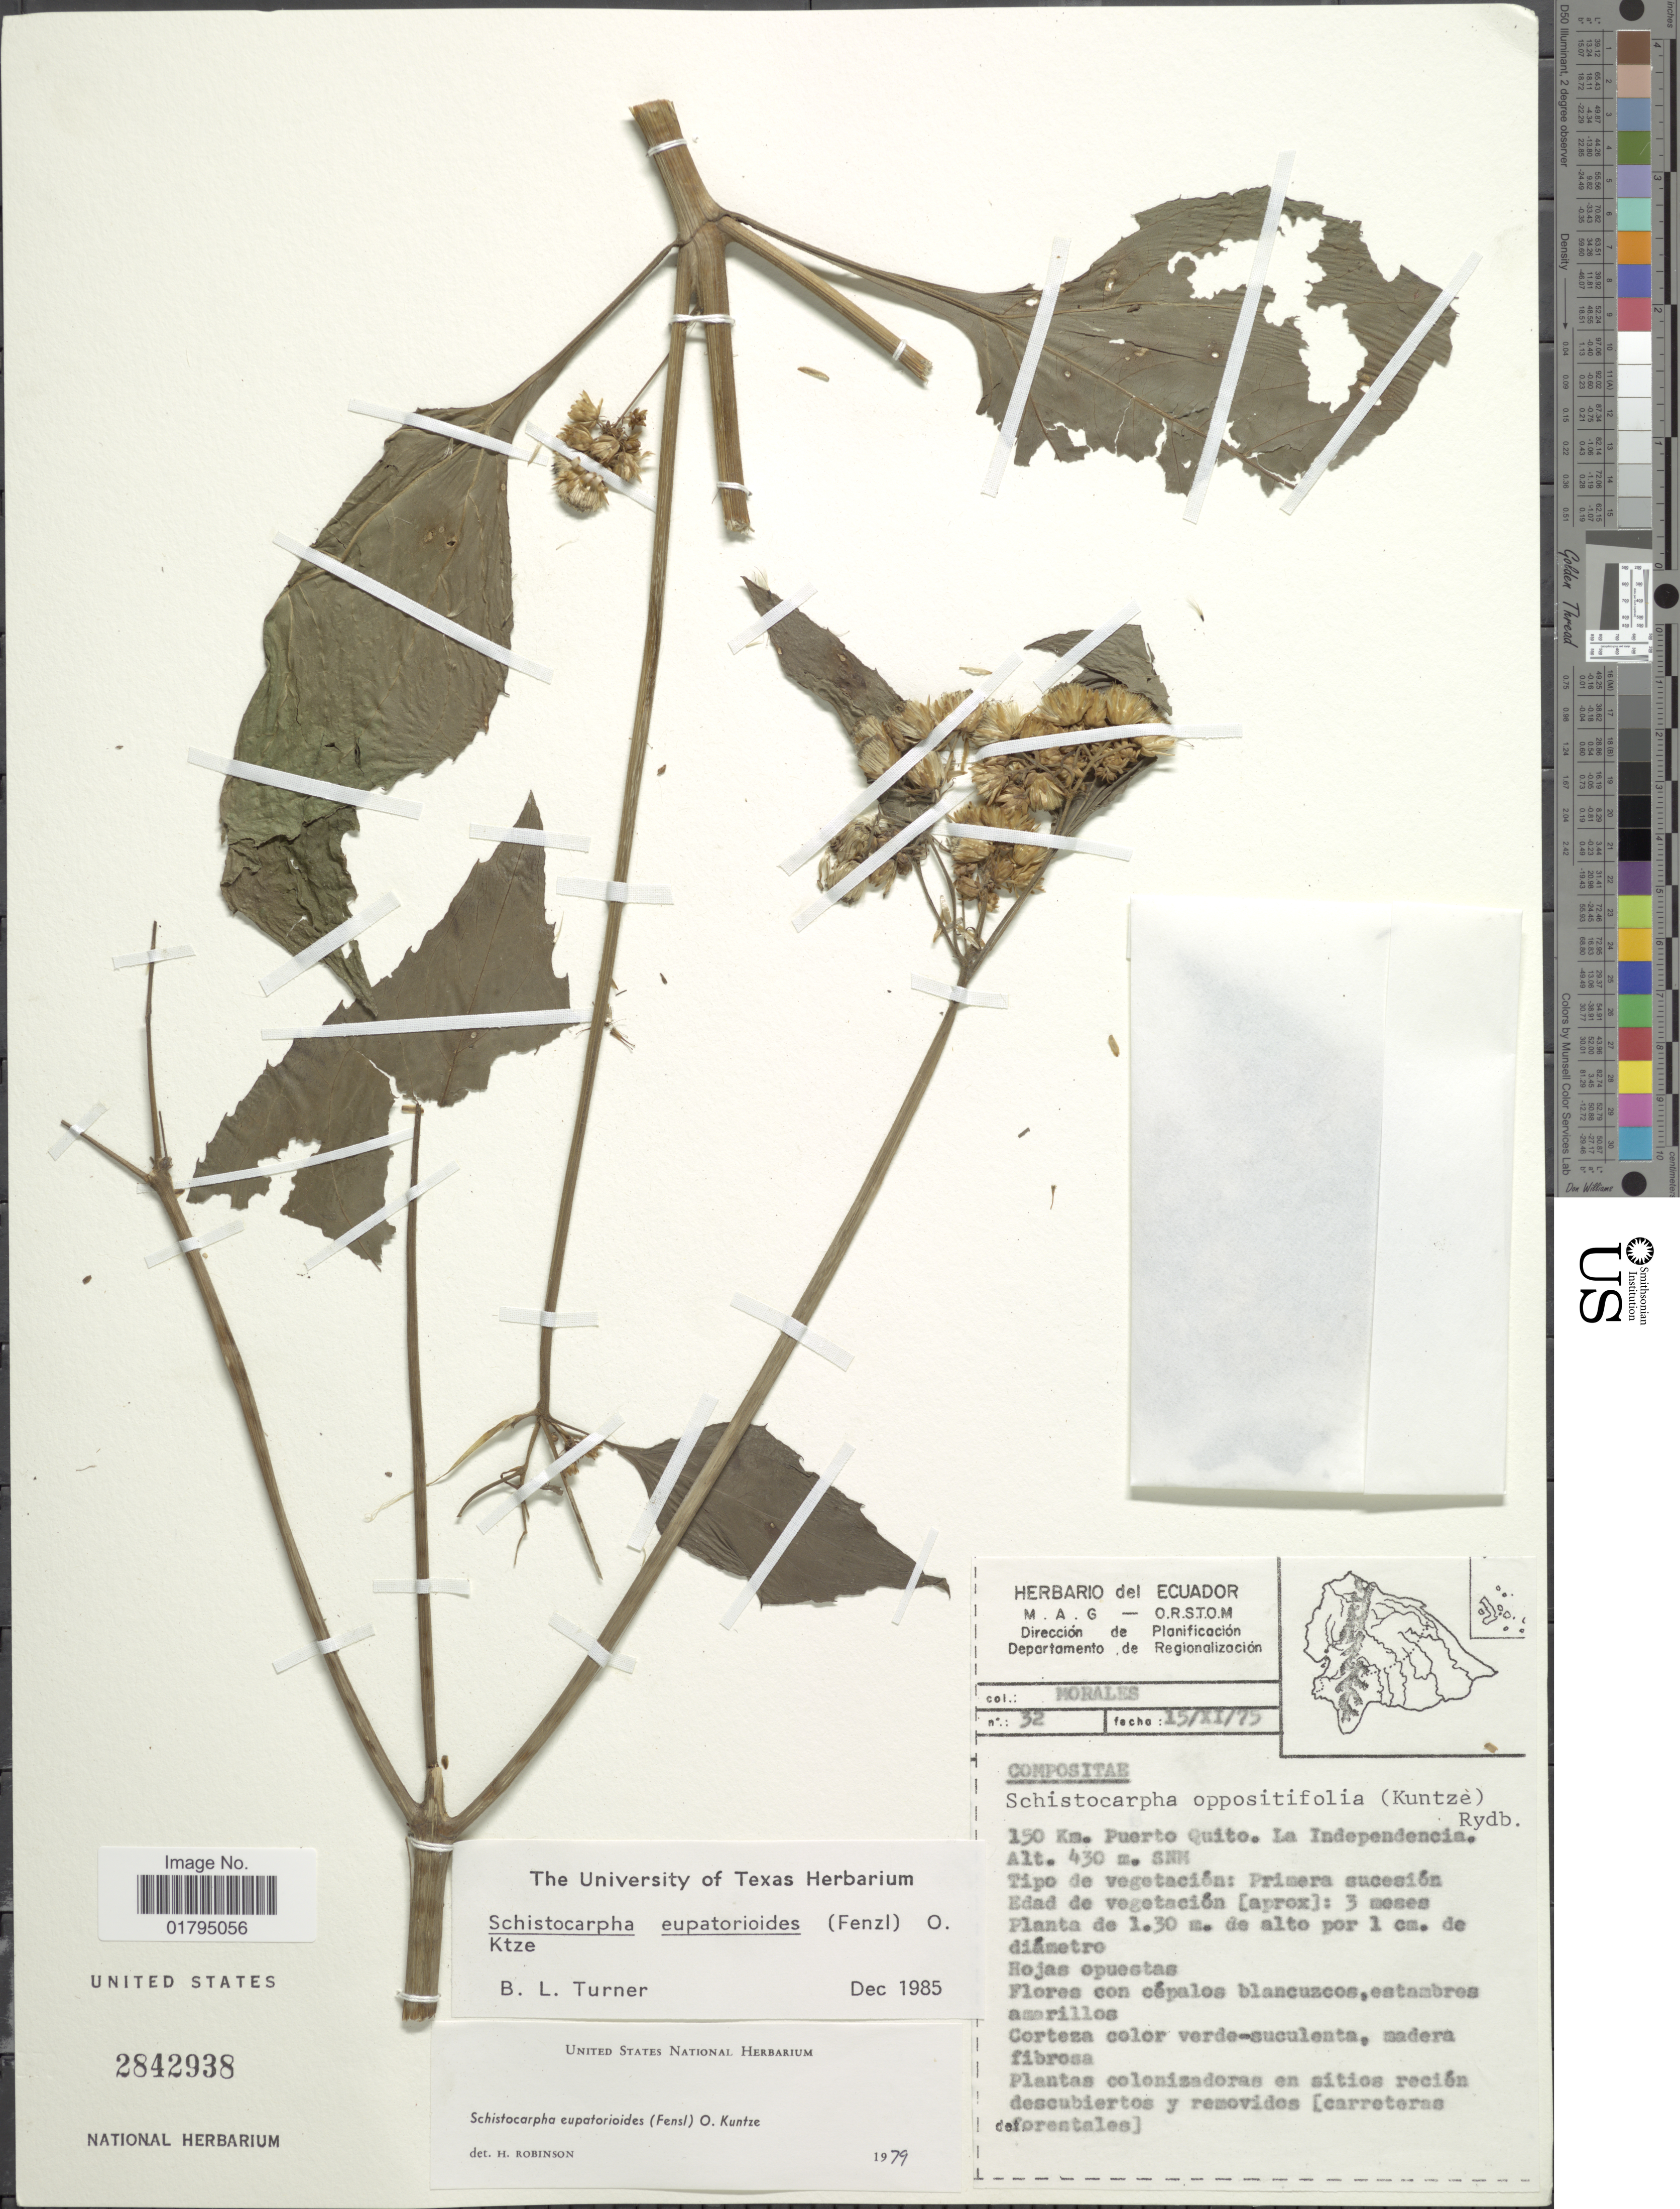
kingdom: Plantae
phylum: Tracheophyta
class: Magnoliopsida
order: Asterales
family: Asteraceae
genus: Schistocarpha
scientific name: Schistocarpha eupatorioides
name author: (Fenzl) Kuntze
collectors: Morales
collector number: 32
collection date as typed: Transcribed d/m/y: 15/11/75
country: Dominican Republic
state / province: Independencia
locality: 150 km. Puerto Quito. La Independencia. [unsure placement]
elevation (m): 430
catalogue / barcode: US 2842938